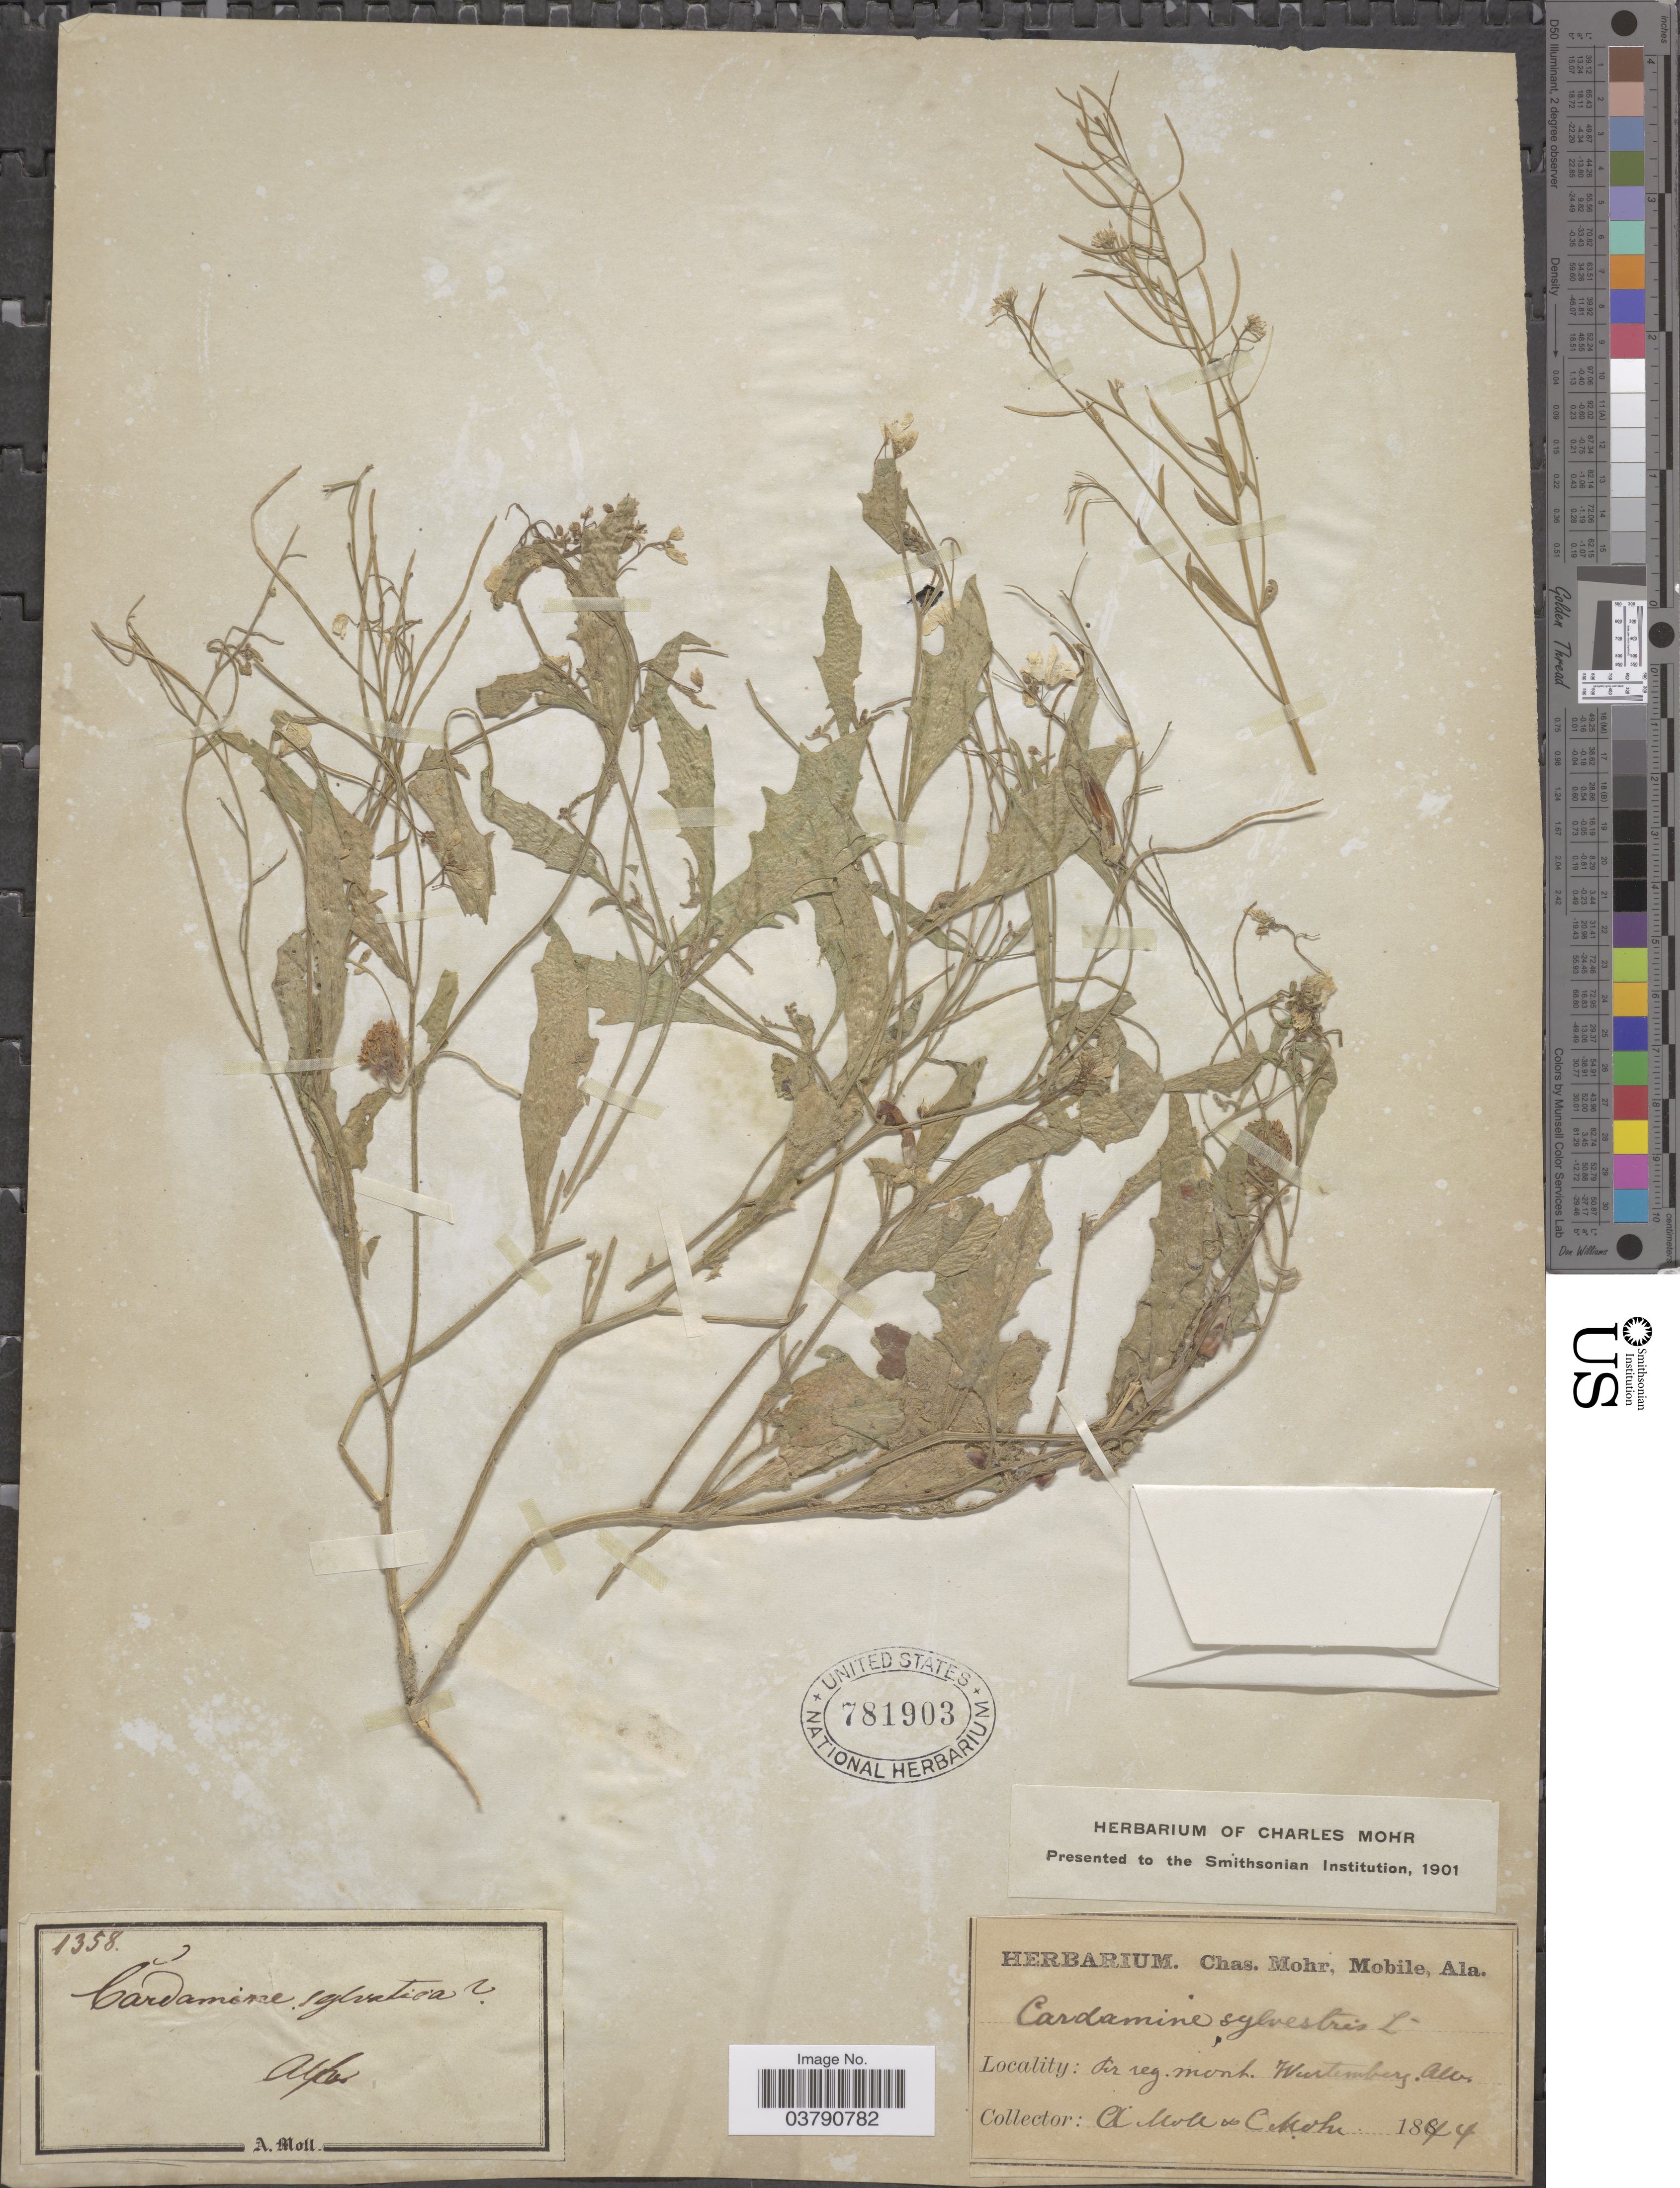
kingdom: Plantae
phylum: Tracheophyta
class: Magnoliopsida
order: Brassicales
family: Brassicaceae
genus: Cardamine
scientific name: Cardamine sylvestris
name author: (L.) Bubani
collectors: A. Moll & Mohr, C. T. (herbarium)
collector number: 1358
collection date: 1844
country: Germany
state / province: Baden-Württemberg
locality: Alpes. Fir reg. mont. Wurtemberg. Ala. [interpreted]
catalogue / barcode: US 781903